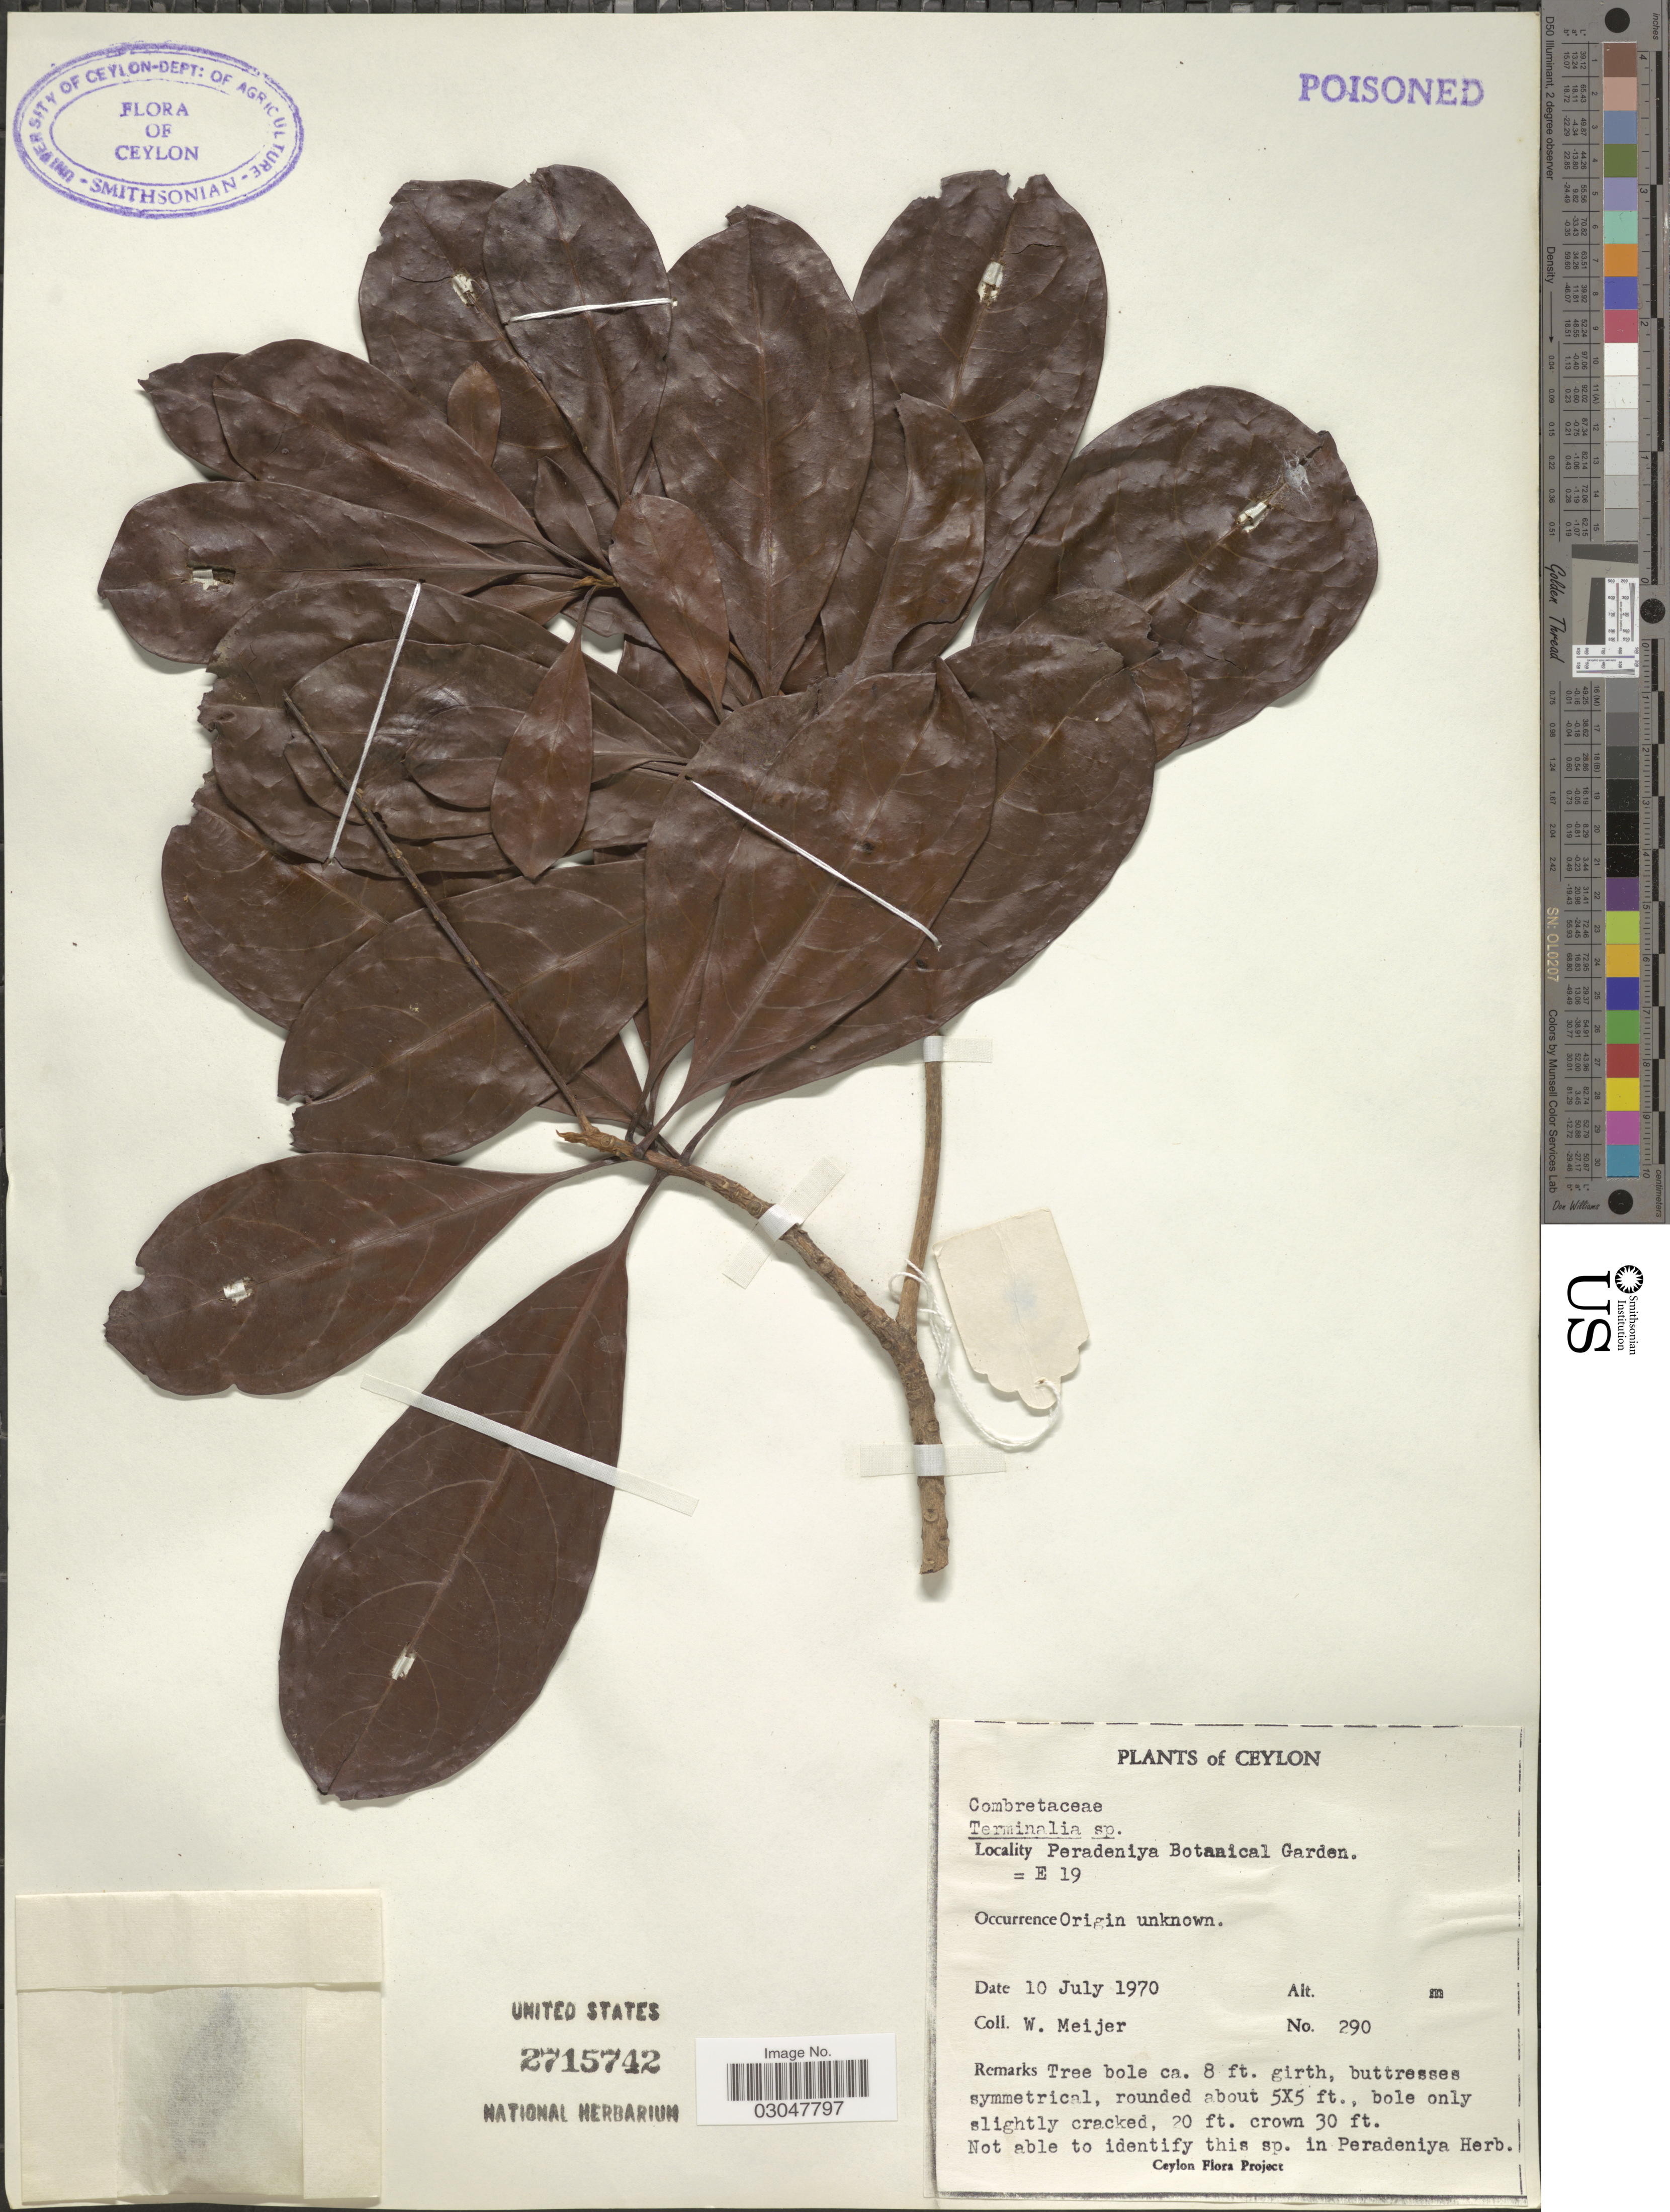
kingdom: Plantae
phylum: Tracheophyta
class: Magnoliopsida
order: Myrtales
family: Combretaceae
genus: Terminalia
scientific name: Terminalia sp.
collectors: W. Meijer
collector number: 290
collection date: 1970-07-10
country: Sri Lanka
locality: Ceylon. Peradeniya Botanical Garden. = E 19.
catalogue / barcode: US 2715742